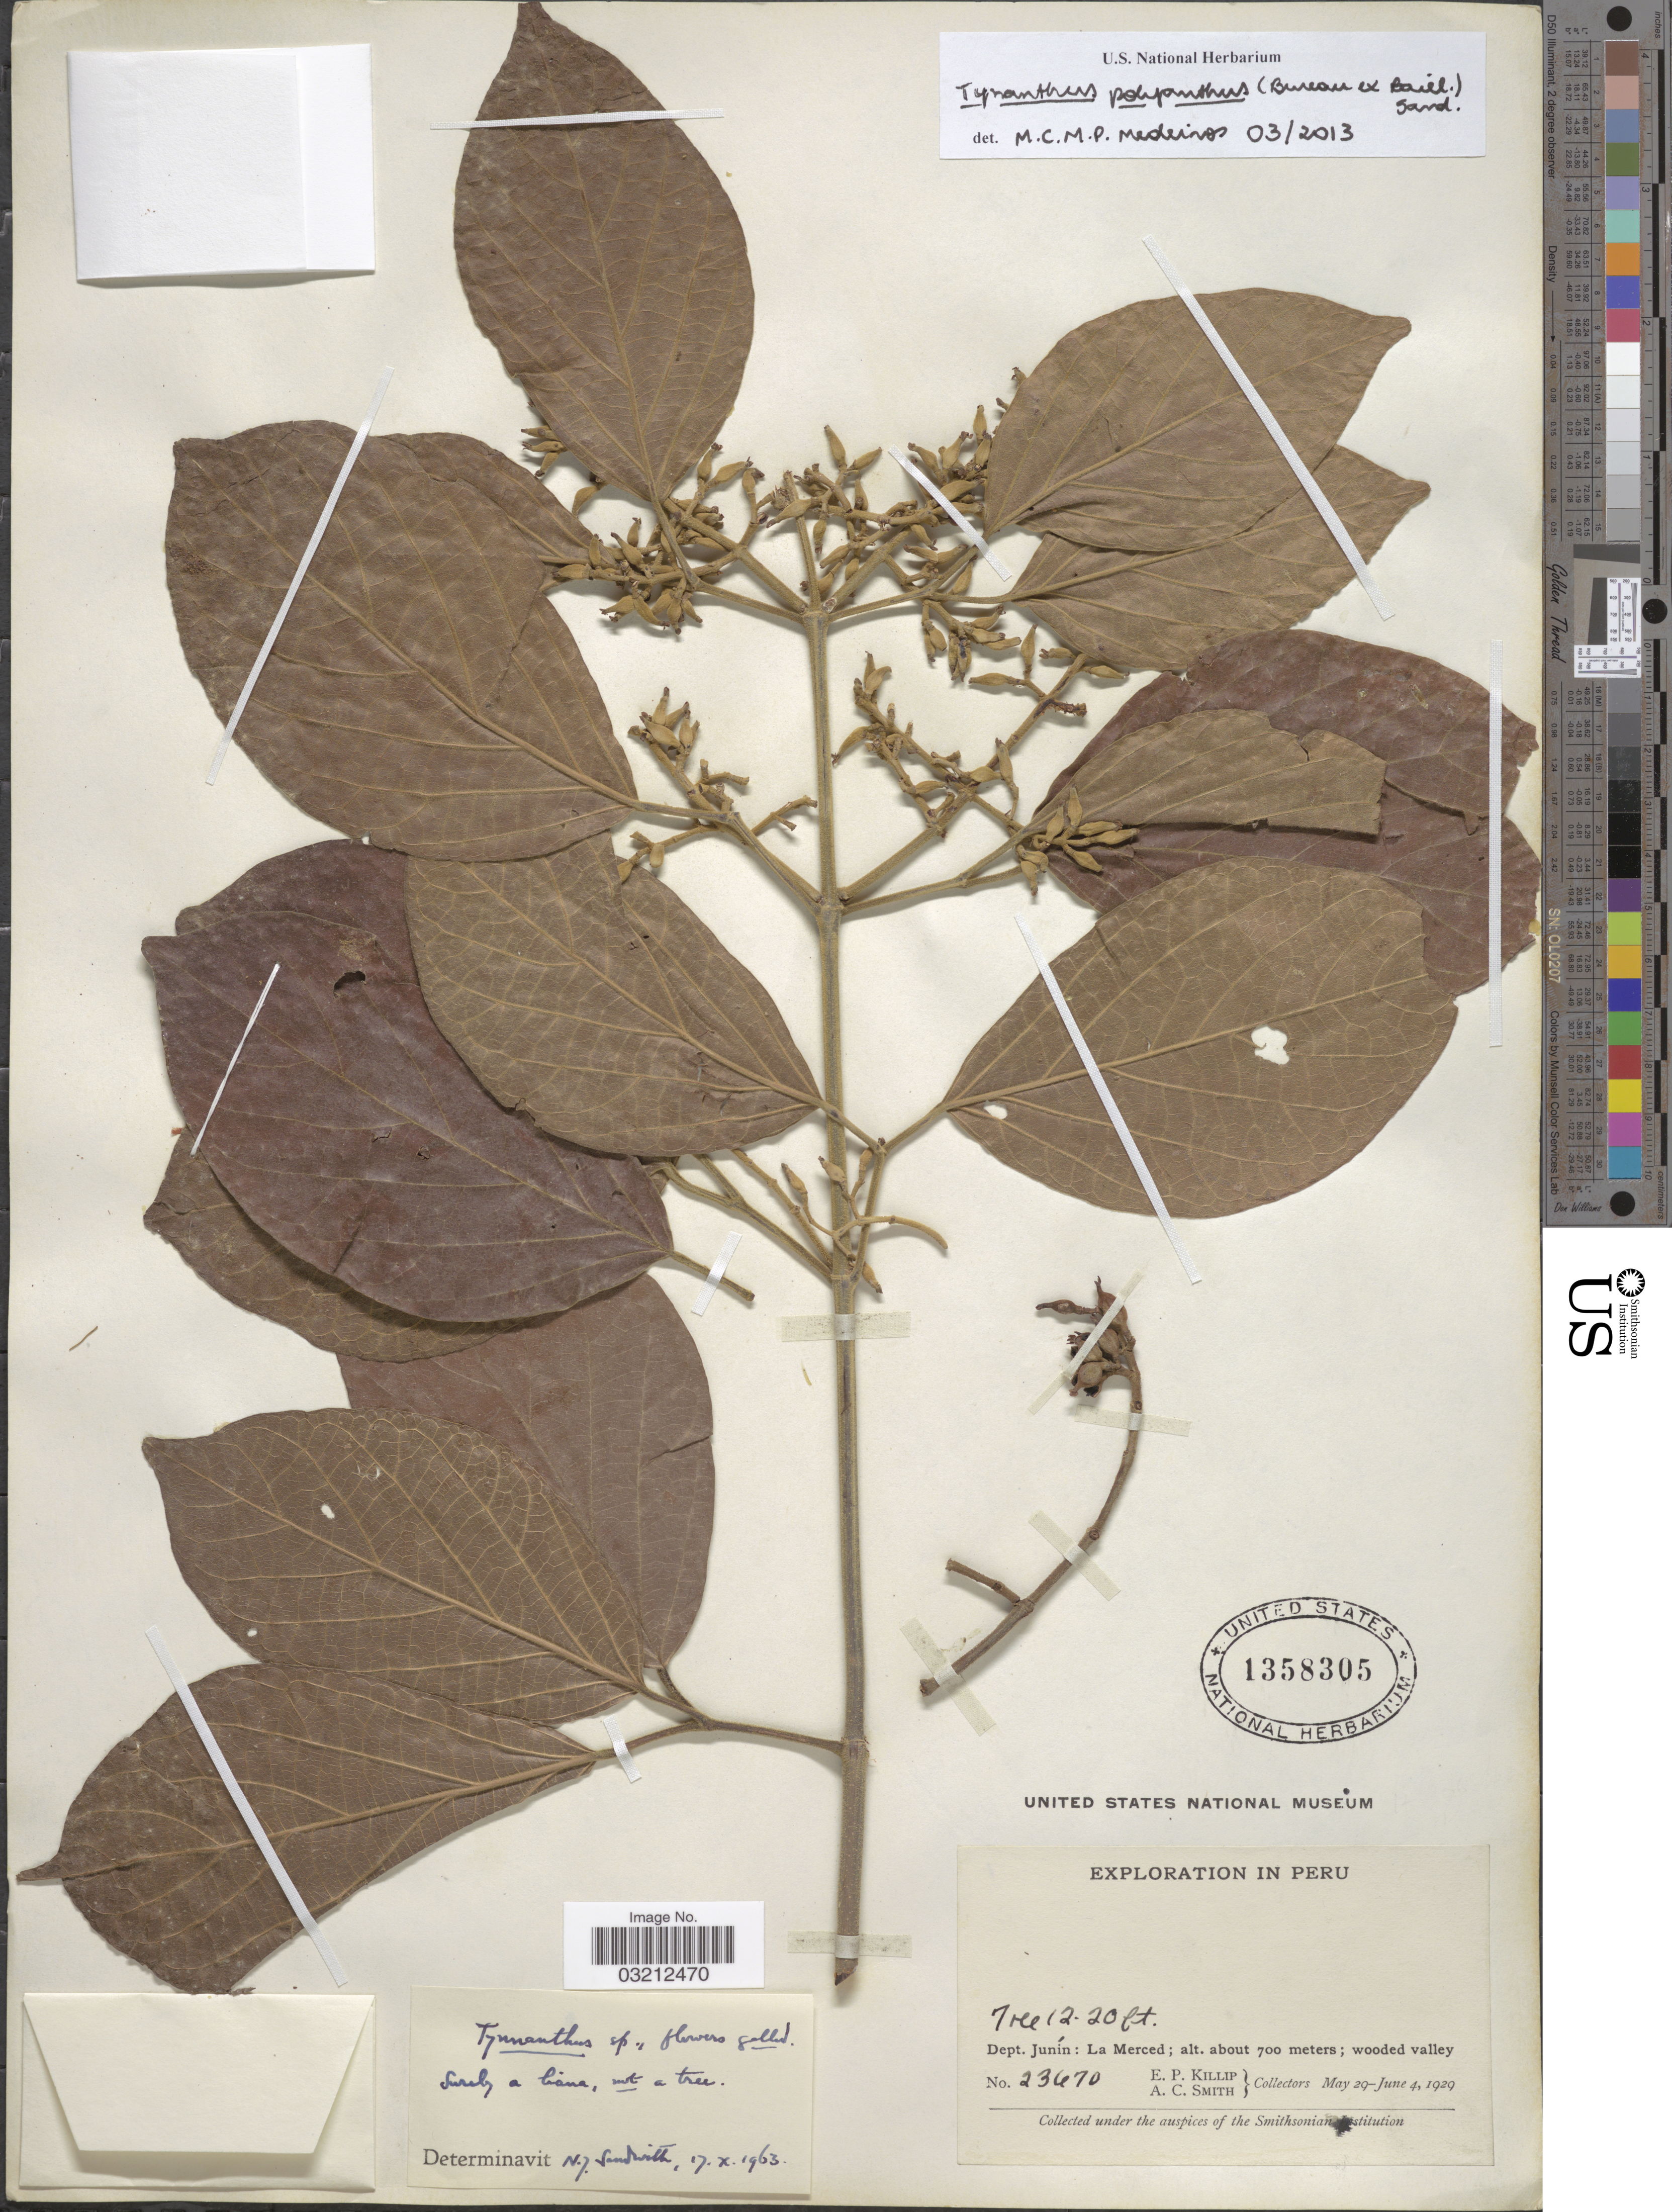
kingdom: Plantae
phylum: Tracheophyta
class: Magnoliopsida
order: Lamiales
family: Bignoniaceae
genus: Tynanthus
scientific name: Tynanthus polyanthus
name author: (Bureau) Sandwith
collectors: E. P. Killip & A. C. Smith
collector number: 23670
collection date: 1929-05-29/1929-06-04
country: Peru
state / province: Junín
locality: Dept. Junín: La Merced. Wooded valley.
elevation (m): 700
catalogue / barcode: US 1358305